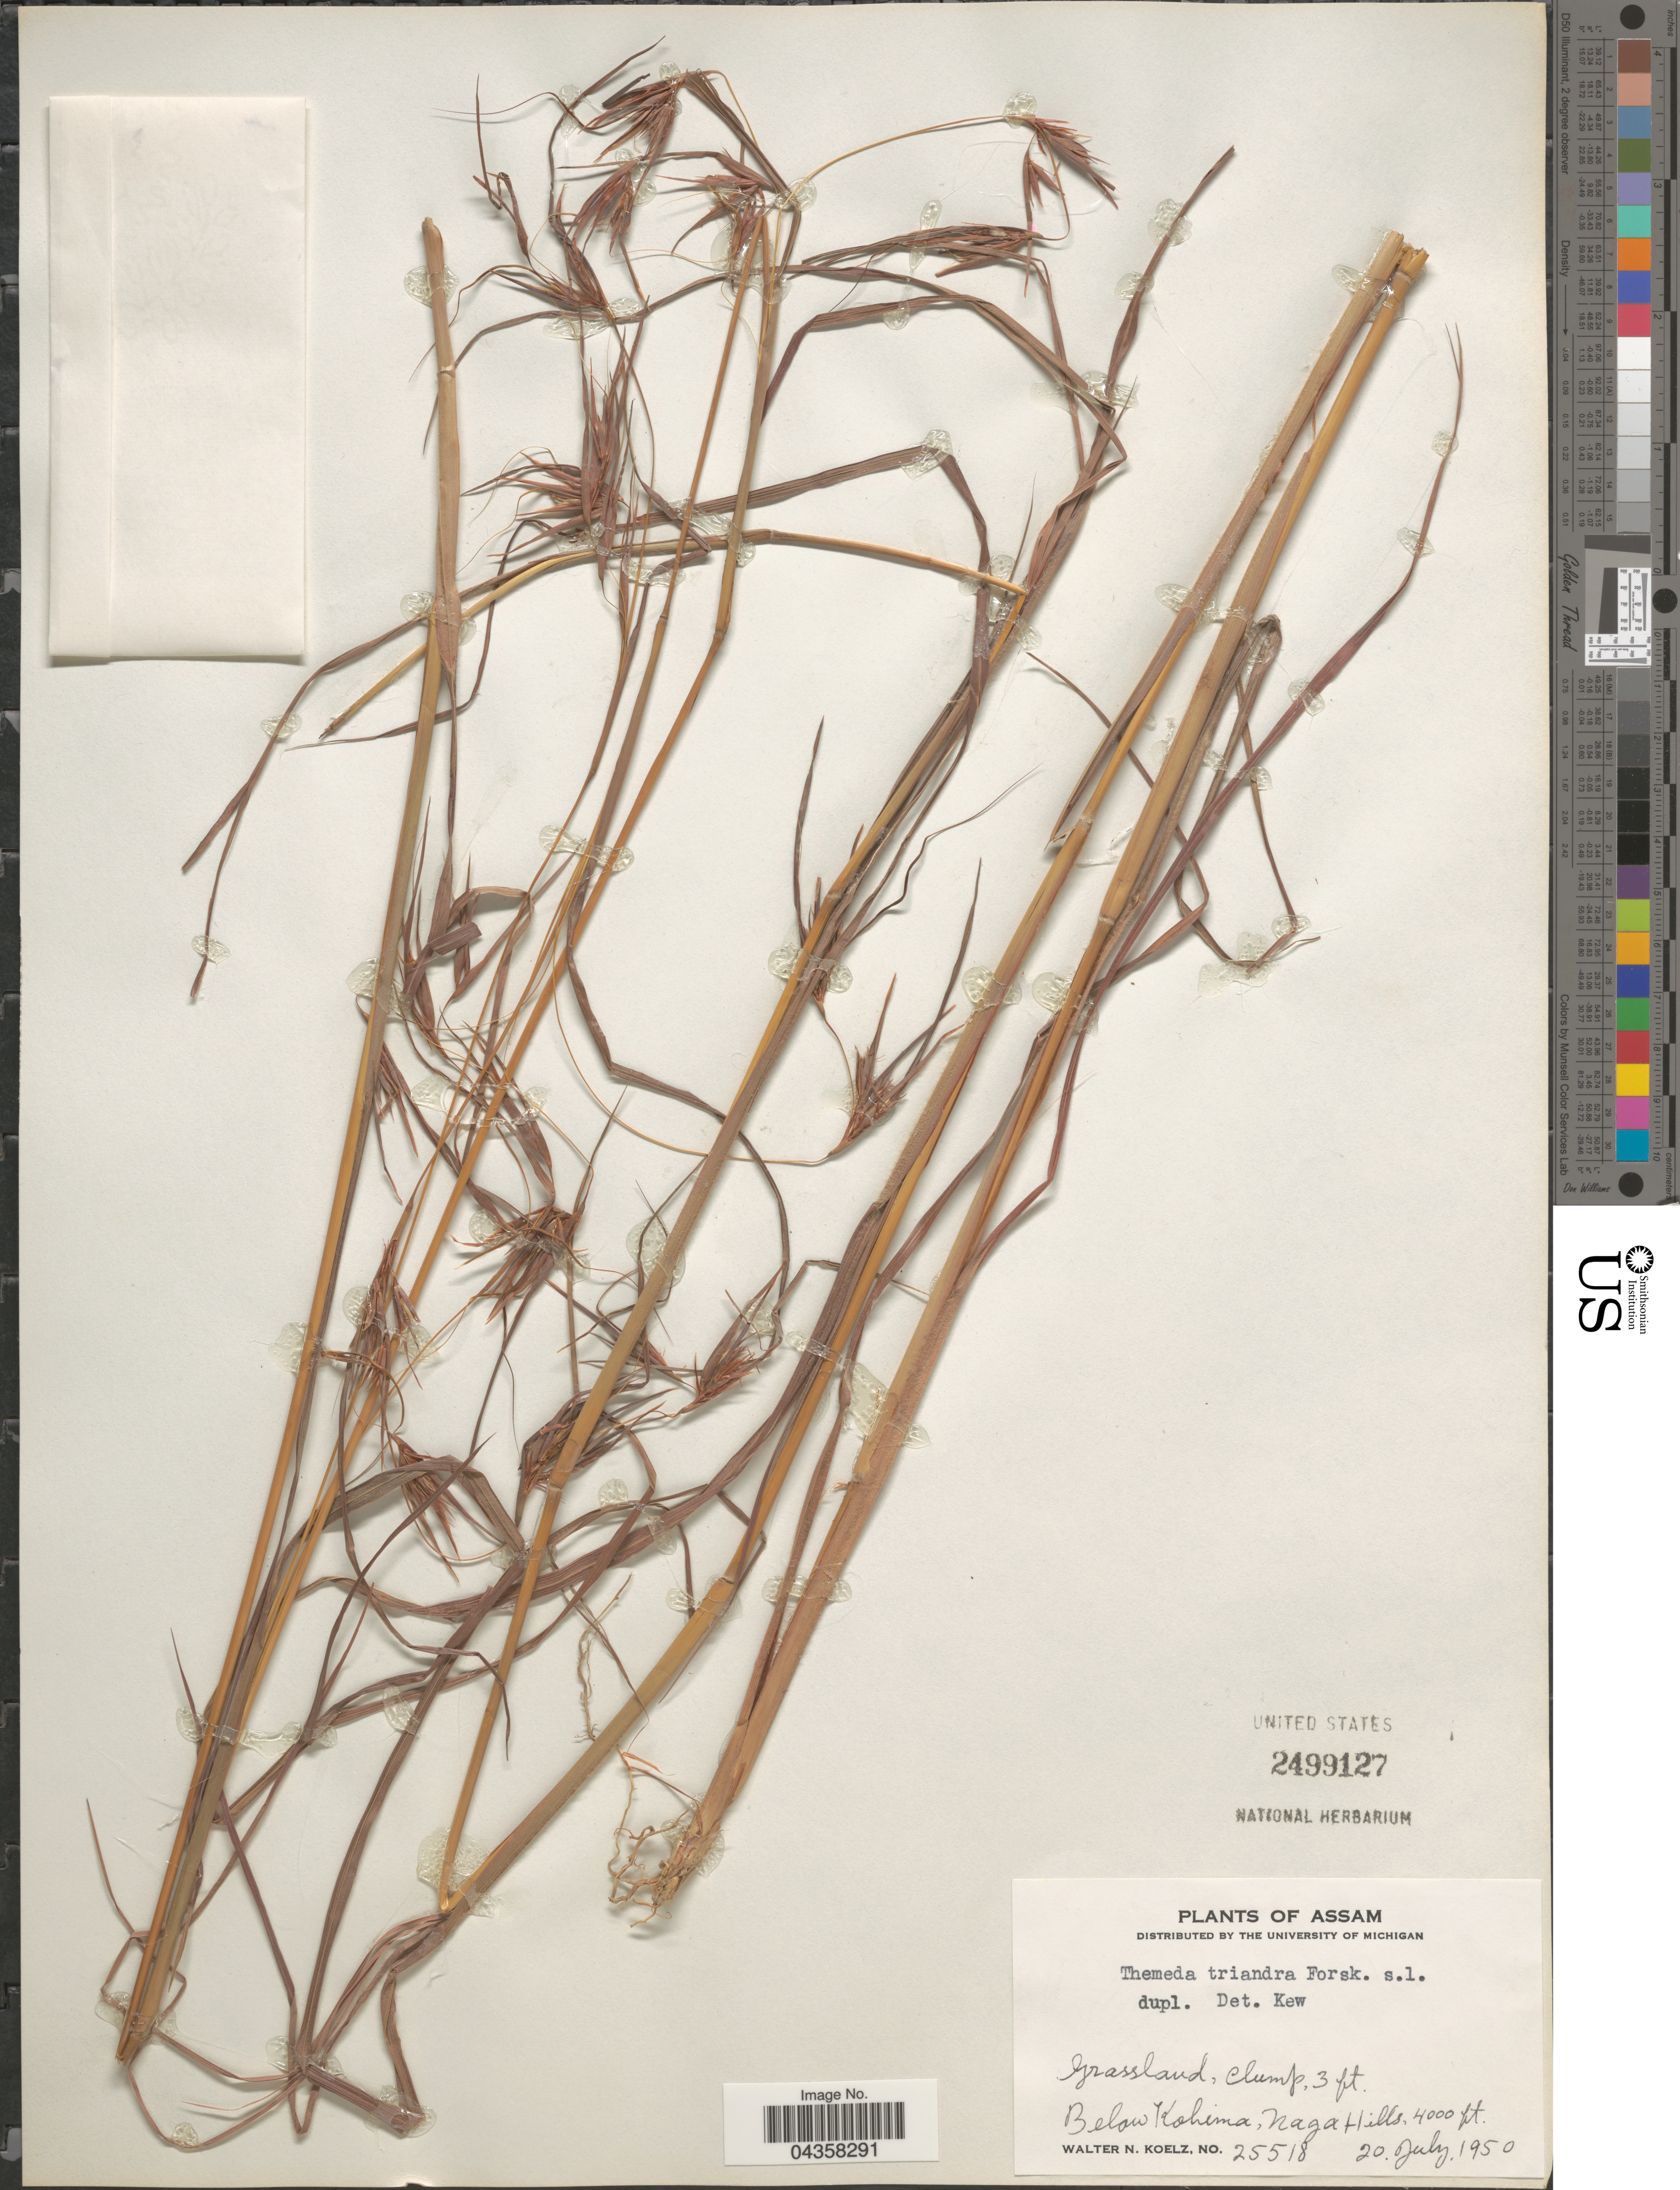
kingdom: Plantae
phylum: Tracheophyta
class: Liliopsida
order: Poales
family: Poaceae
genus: Themeda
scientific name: Themeda triandra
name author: Forssk.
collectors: W. N. Koelz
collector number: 25518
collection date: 1950-07-20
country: India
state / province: Nagaland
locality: Below Kohima, Naga Hills.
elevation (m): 1219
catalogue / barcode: US 2499127